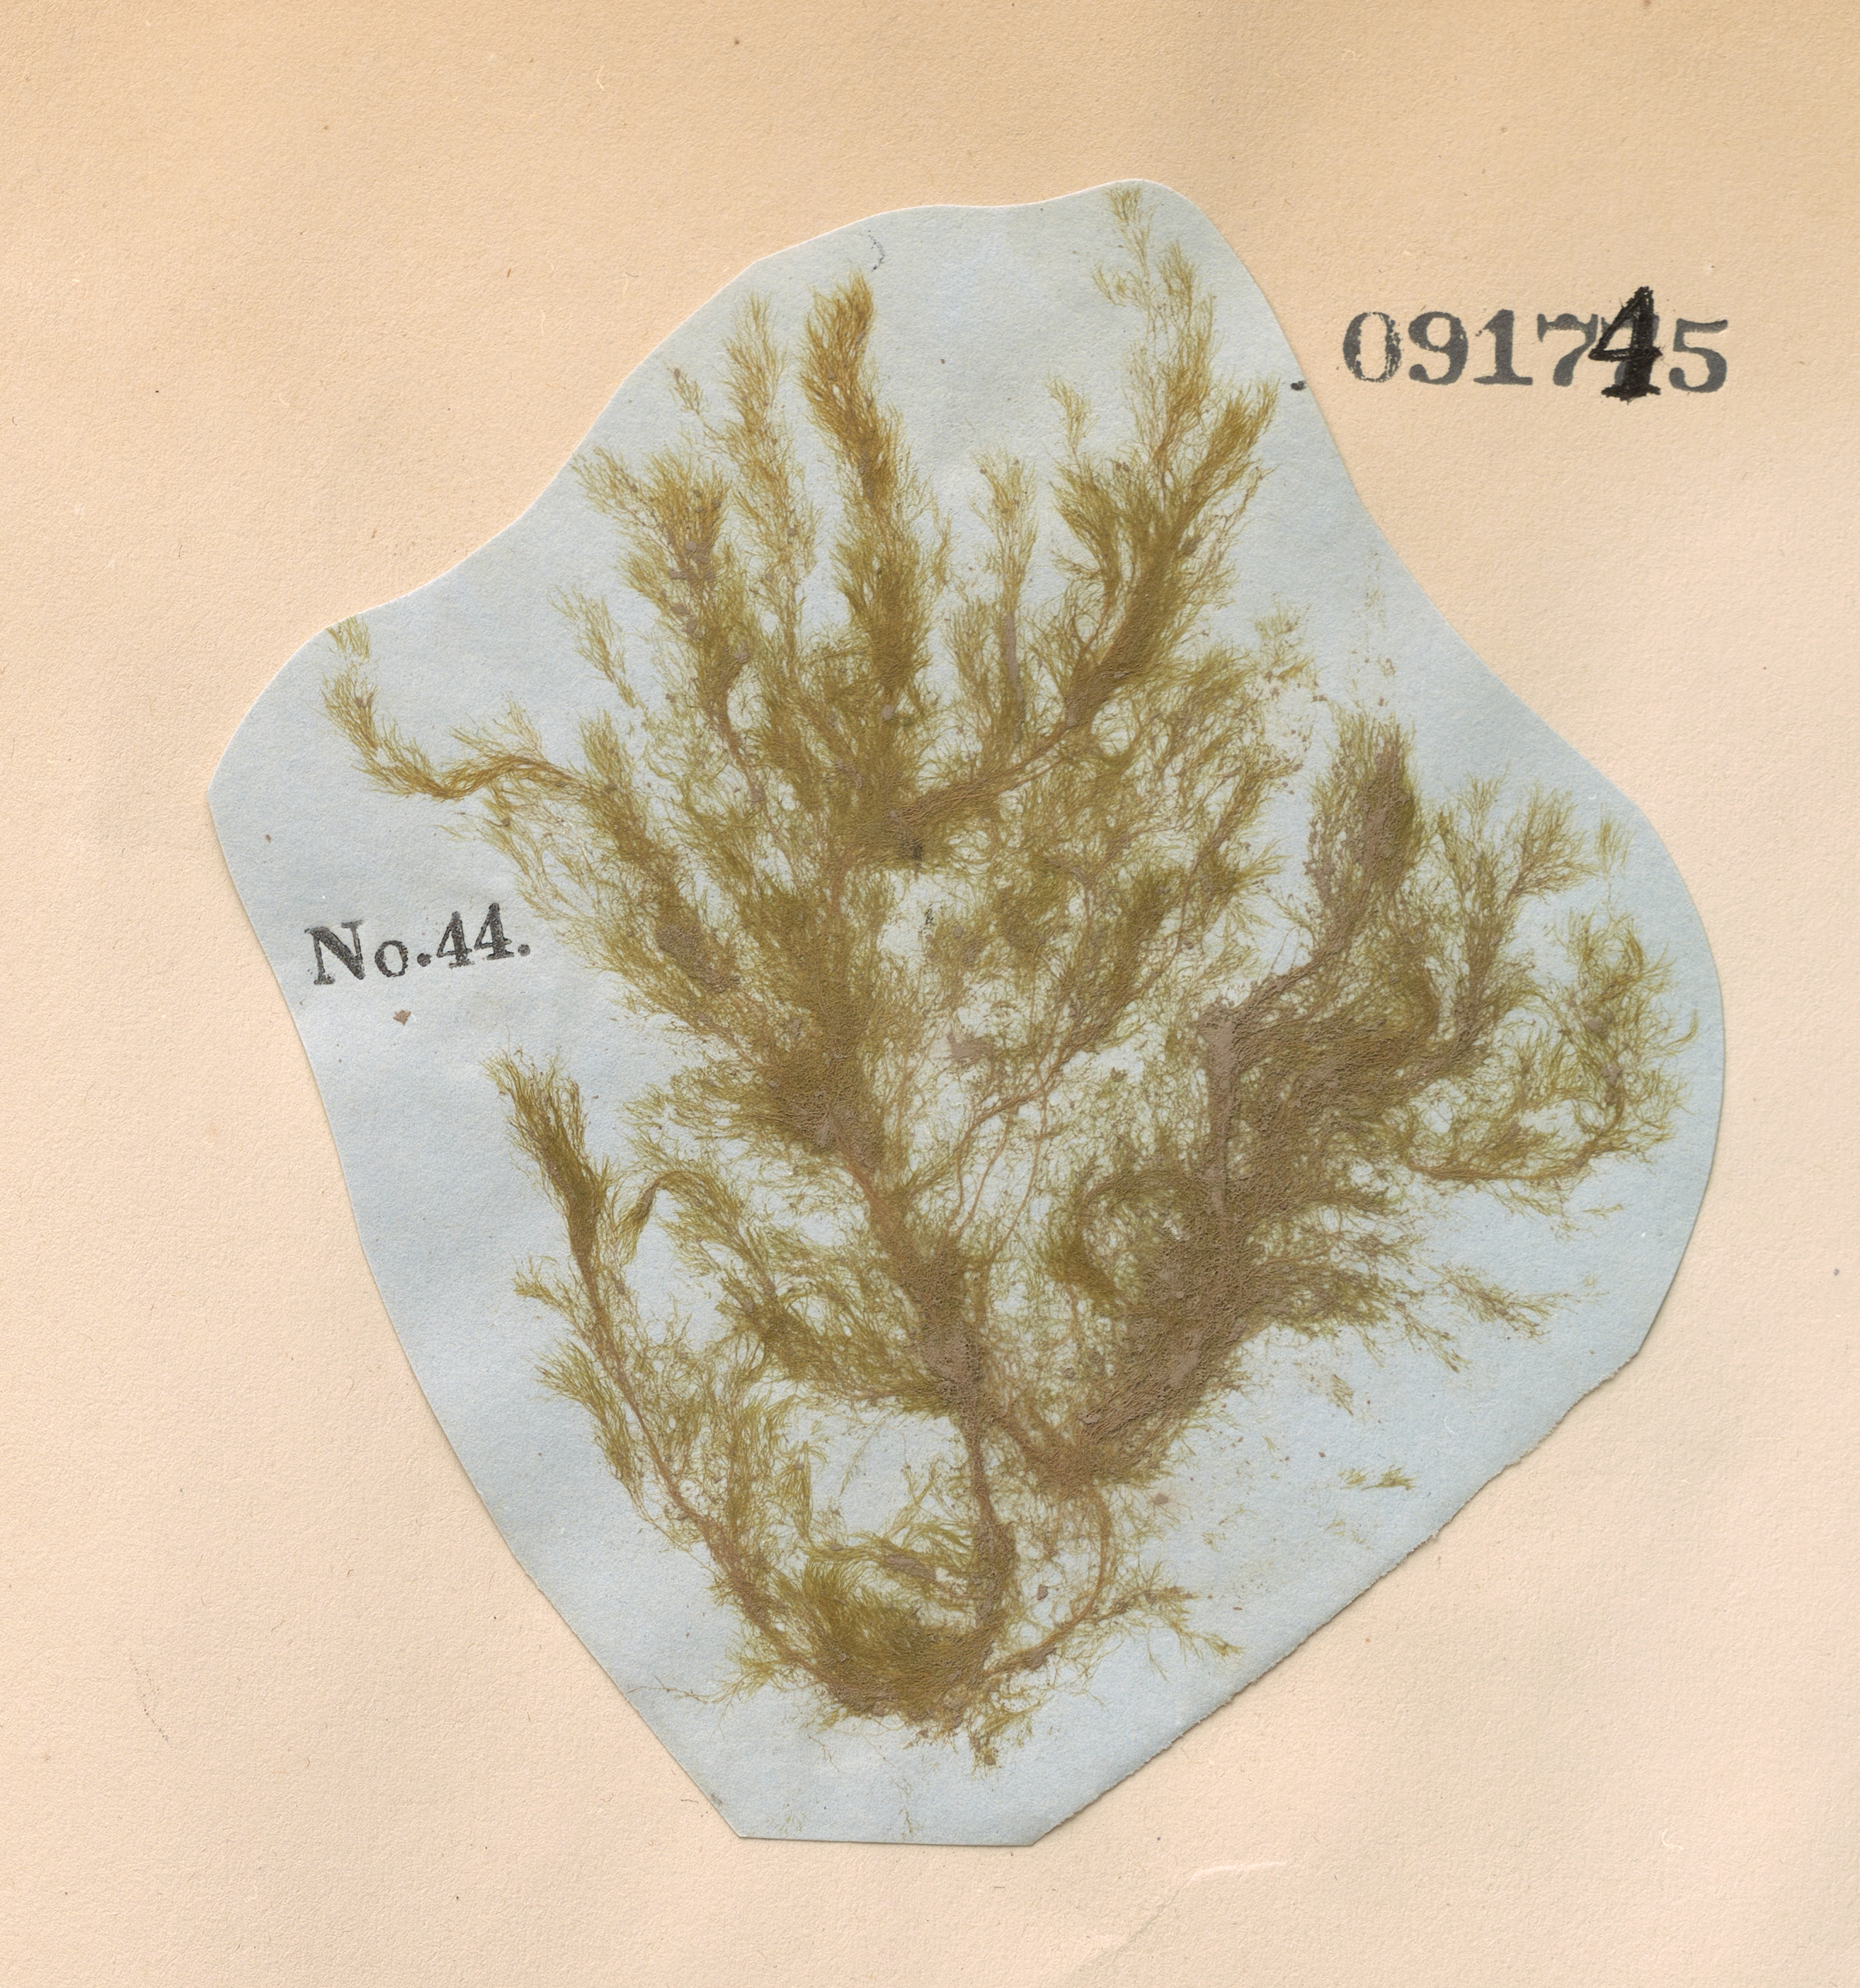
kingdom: Chromista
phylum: Ochrophyta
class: Phaeophyceae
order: Ectocarpales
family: Ectocarpaceae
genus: Ectocarpus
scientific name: Ectocarpus distortus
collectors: C. Durant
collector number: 44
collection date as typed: Sum 1850 AND -- Fal 1850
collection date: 1850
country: United States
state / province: New York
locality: New York Bay and New York Harbor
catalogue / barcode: US 91745